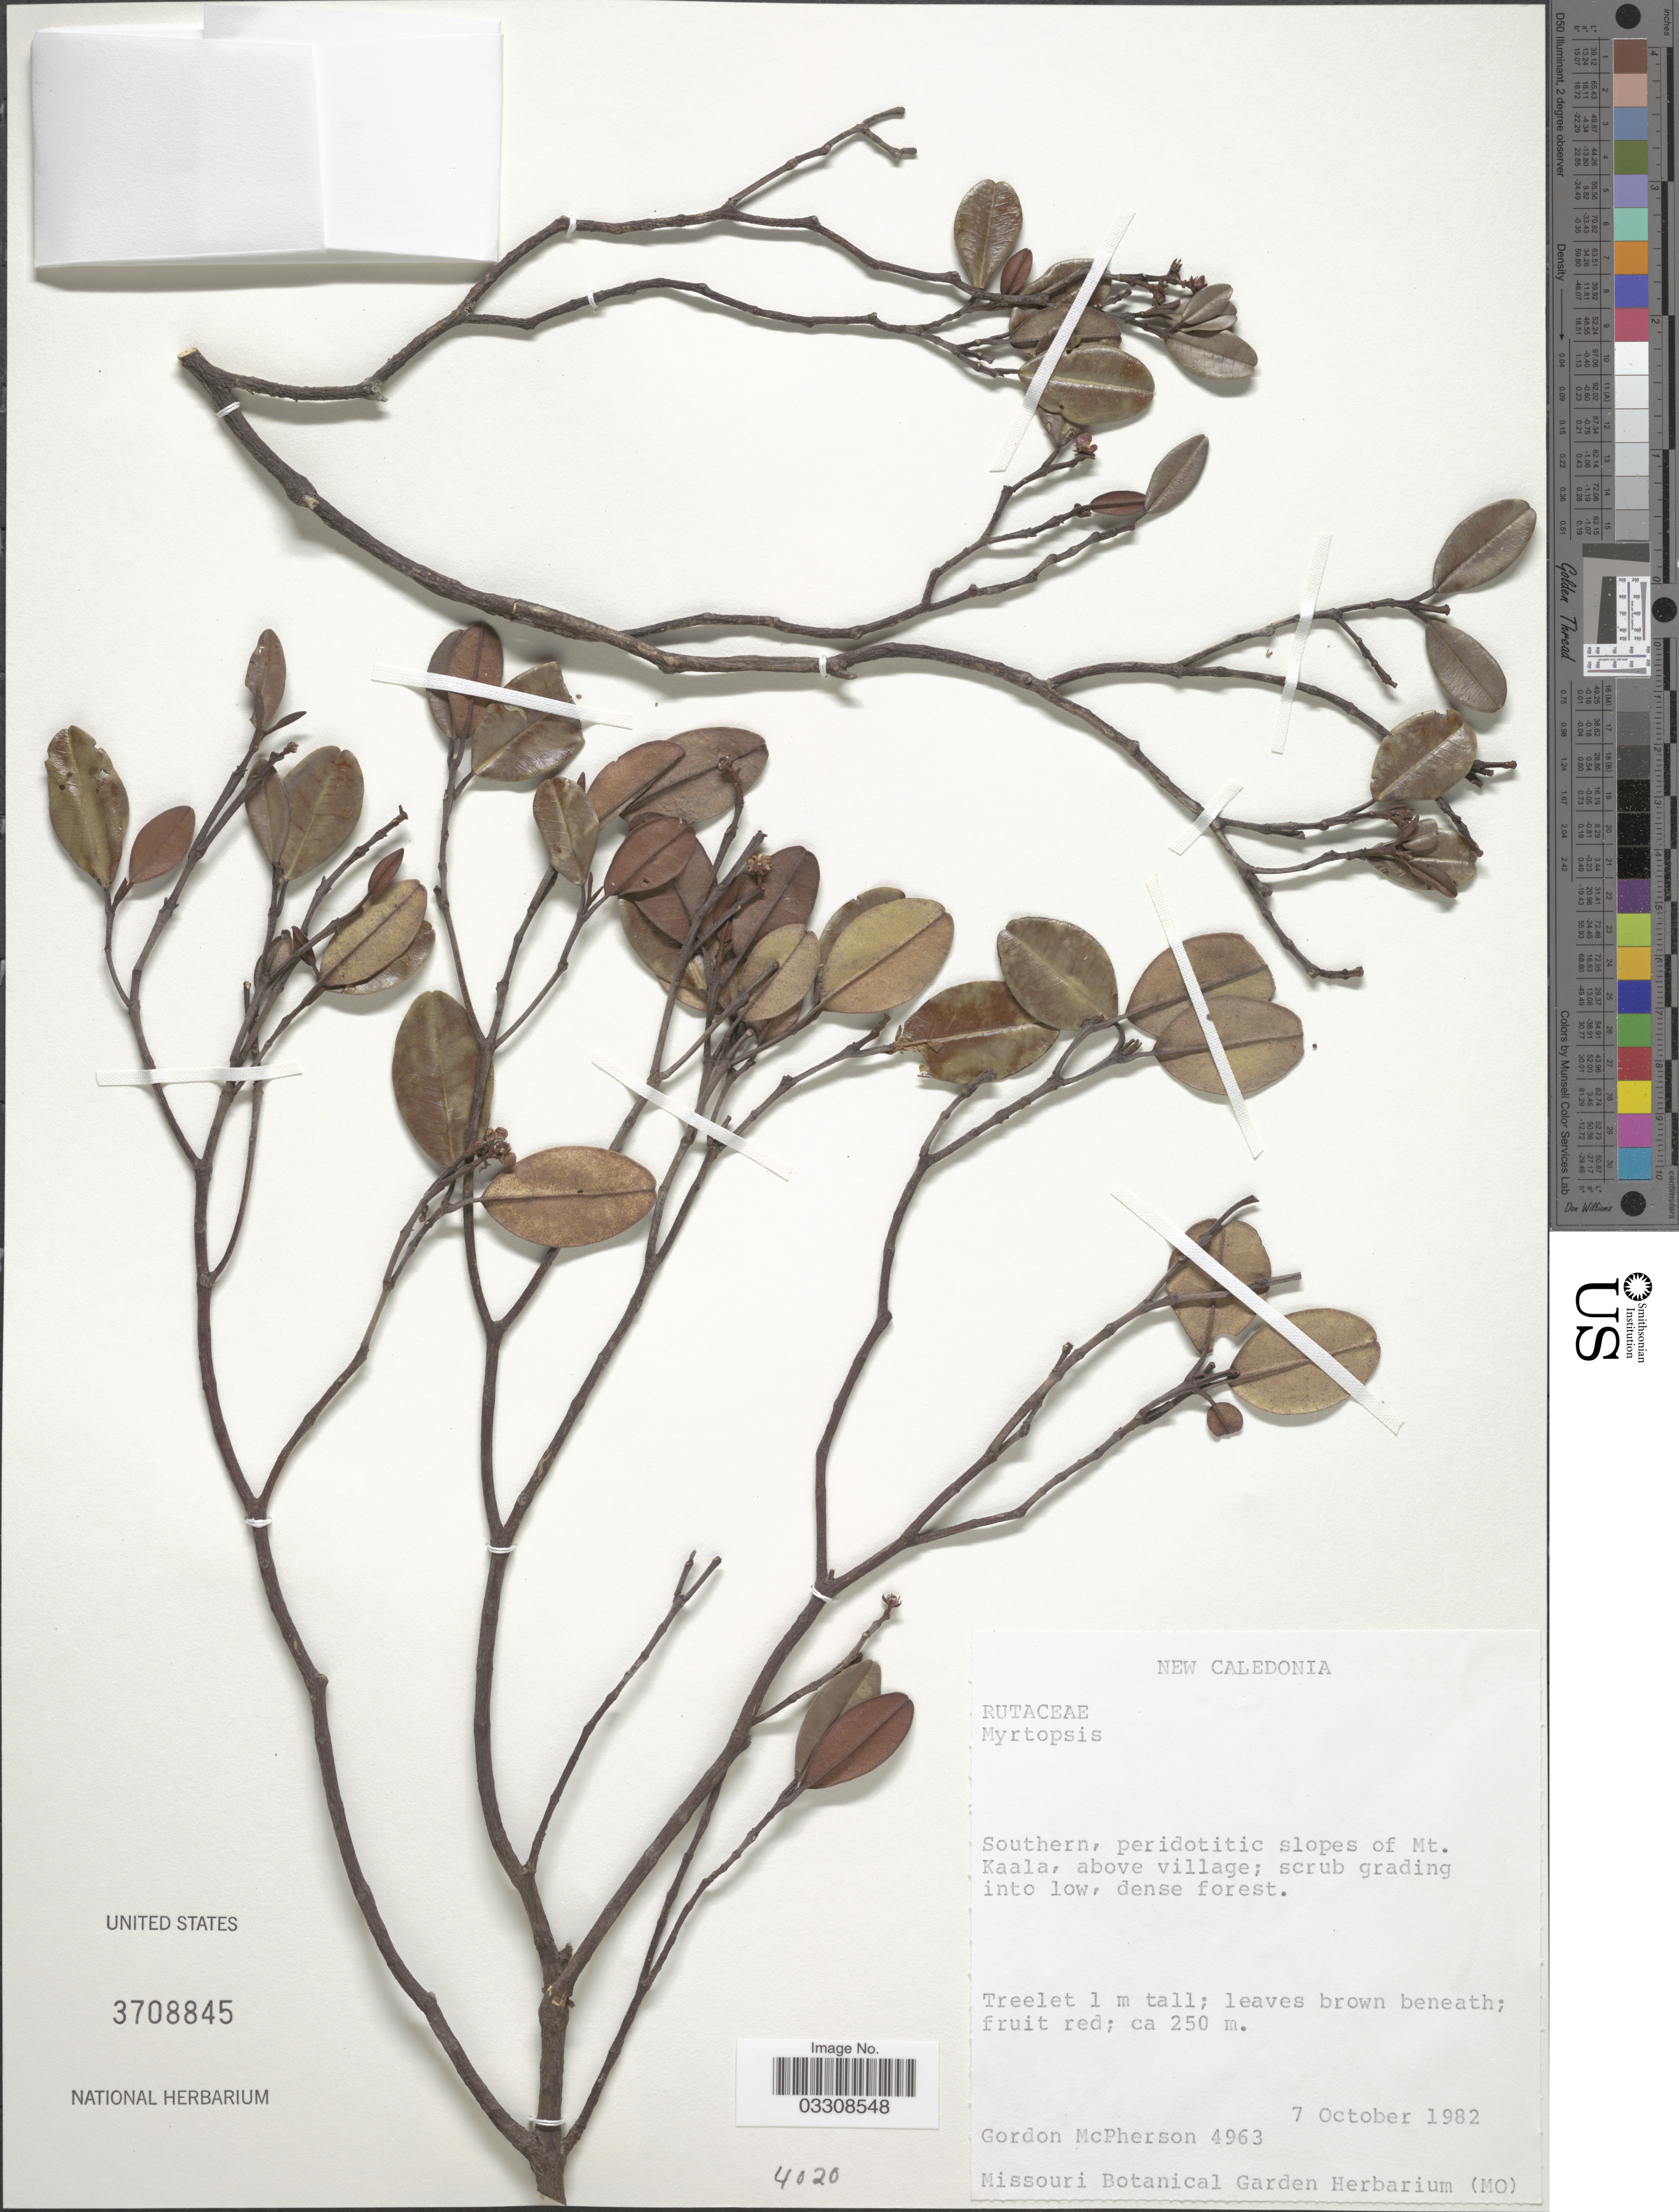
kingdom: Plantae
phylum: Tracheophyta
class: Magnoliopsida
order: Sapindales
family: Rutaceae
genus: Myrtopsis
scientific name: Myrtopsis sp.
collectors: G. McPherson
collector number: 4963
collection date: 1982-10-07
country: New Caledonia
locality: Southern, peridotitic slopes of Mt. Kaala, above village.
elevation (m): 250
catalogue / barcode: US 3708845